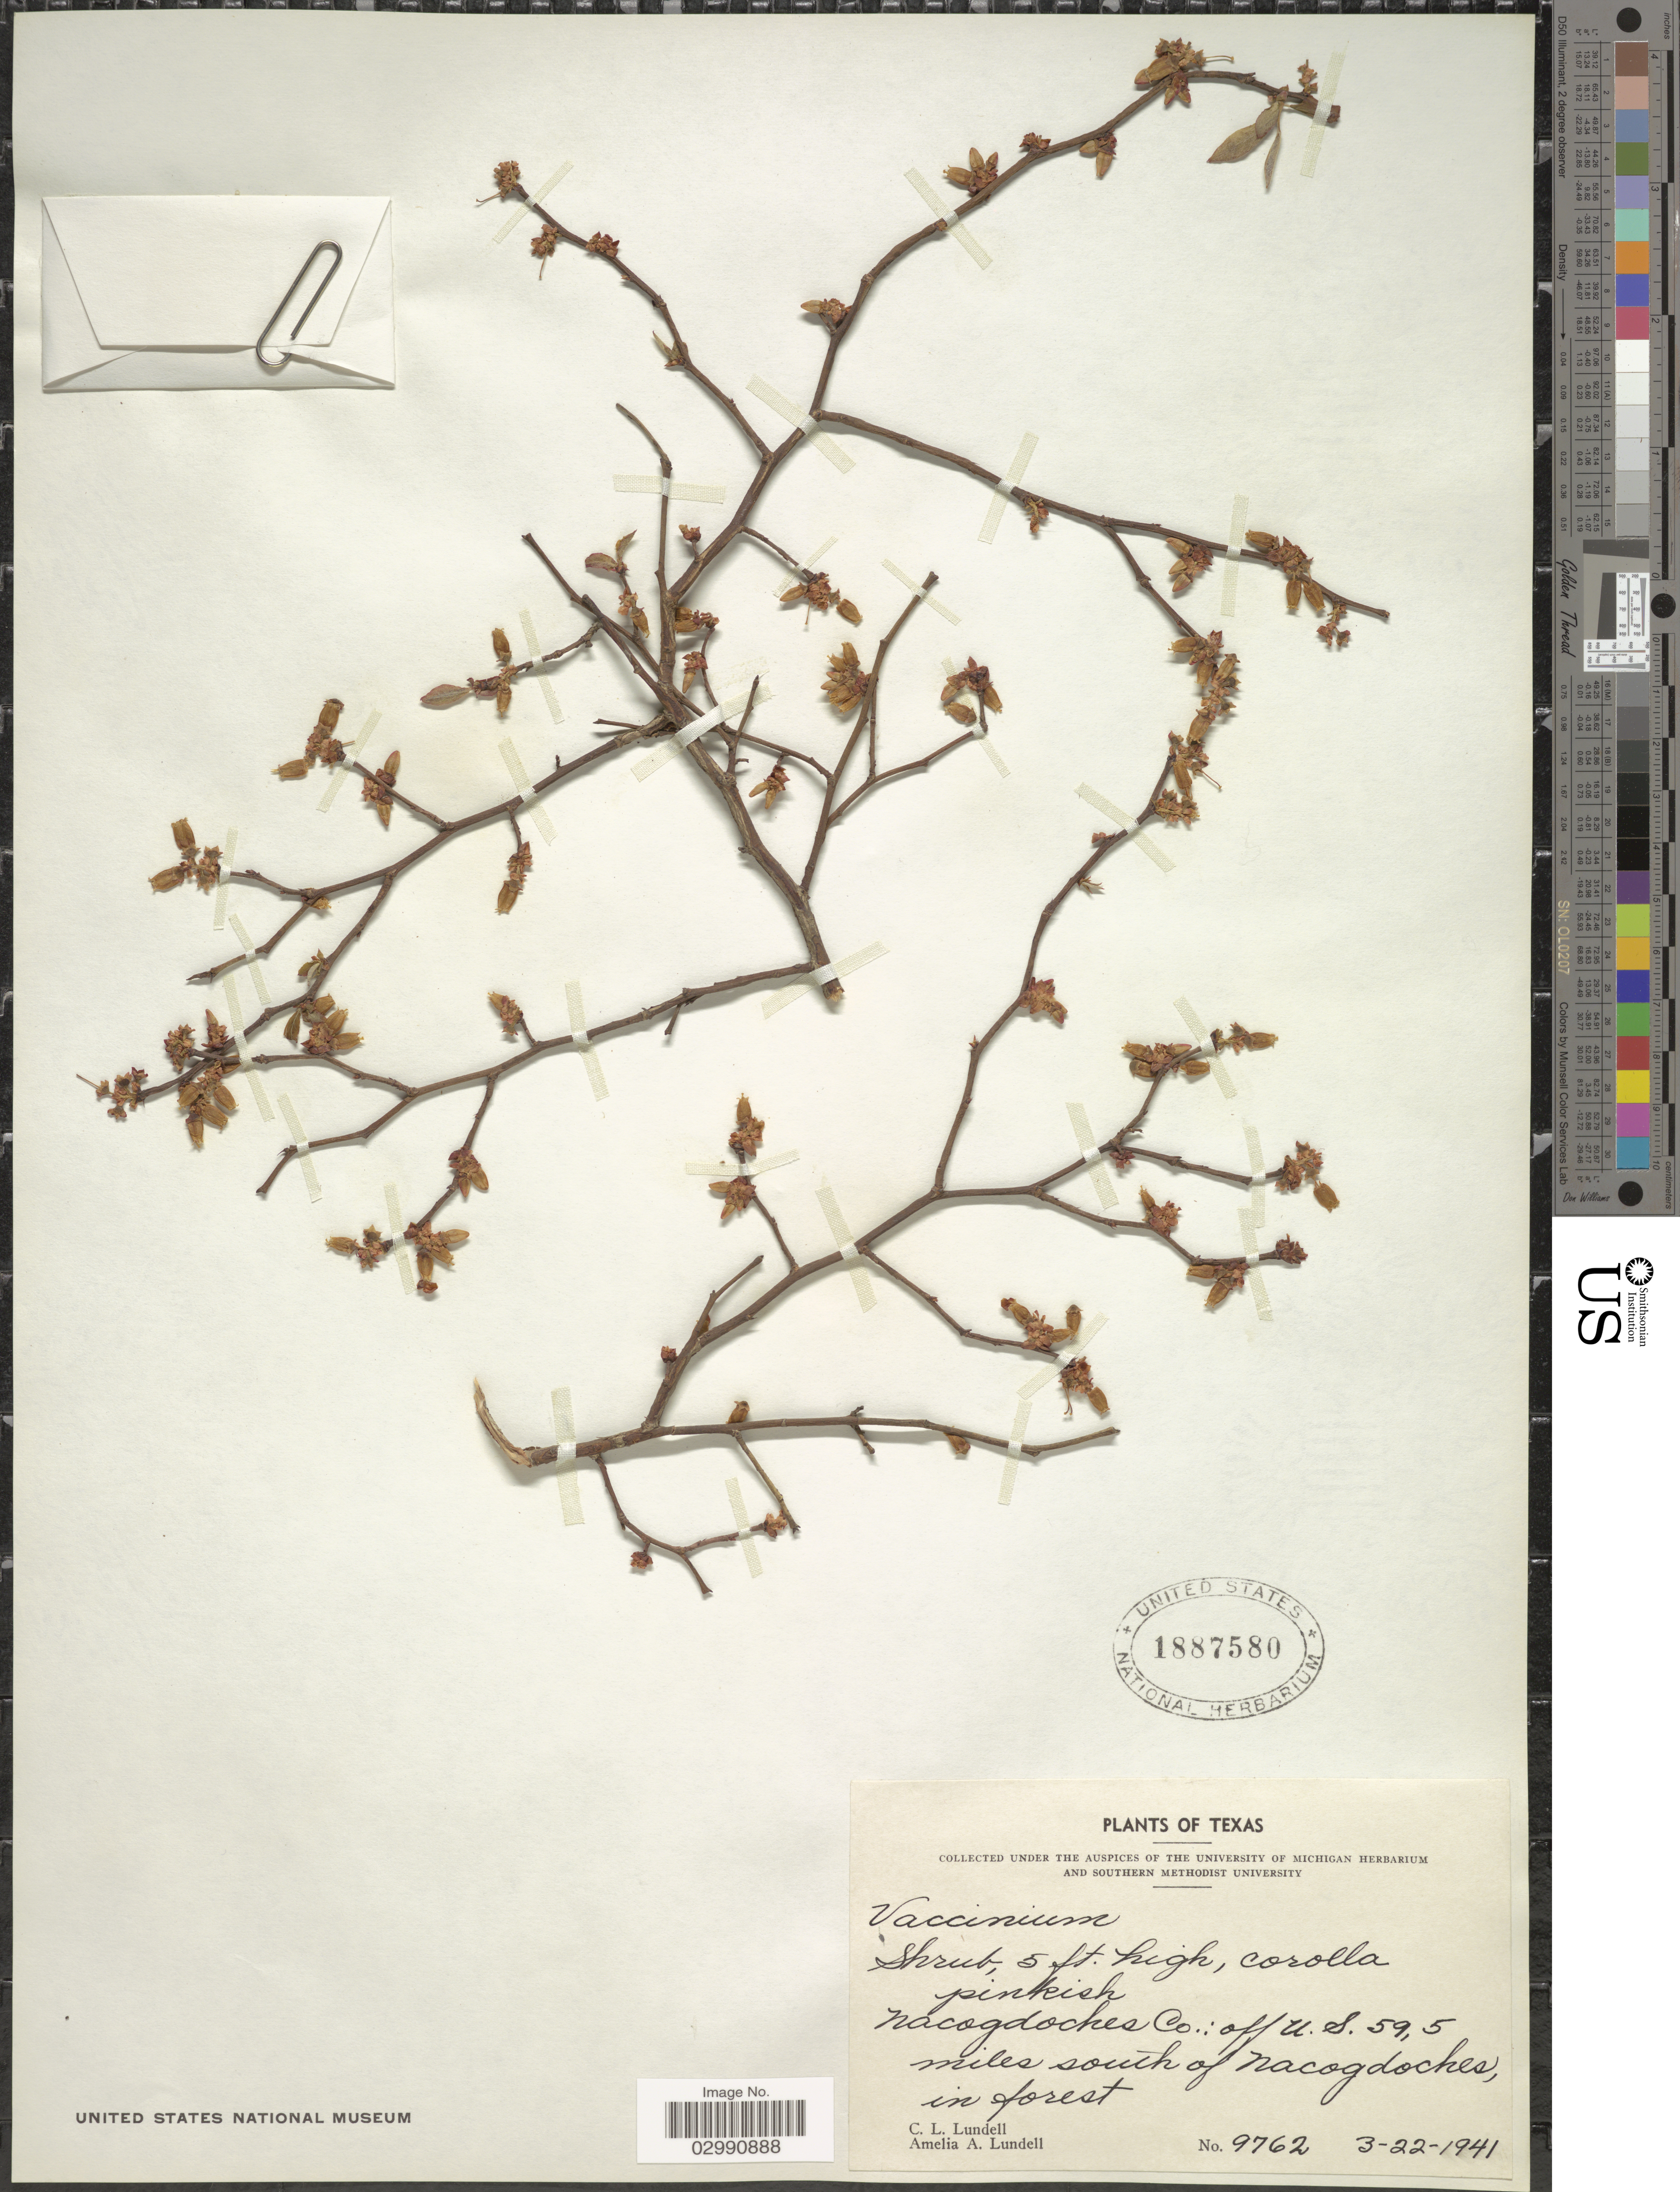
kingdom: Plantae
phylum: Tracheophyta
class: Magnoliopsida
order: Ericales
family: Ericaceae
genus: Vaccinium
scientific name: Vaccinium sp.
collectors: C. L. Lundell & A. A. Lundell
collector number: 9762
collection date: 1941-03-22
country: United States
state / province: Texas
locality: Nacogdockes Co.: off U.S. 59.5 miles south of Nacogdockes, in forest.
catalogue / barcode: US 1887580